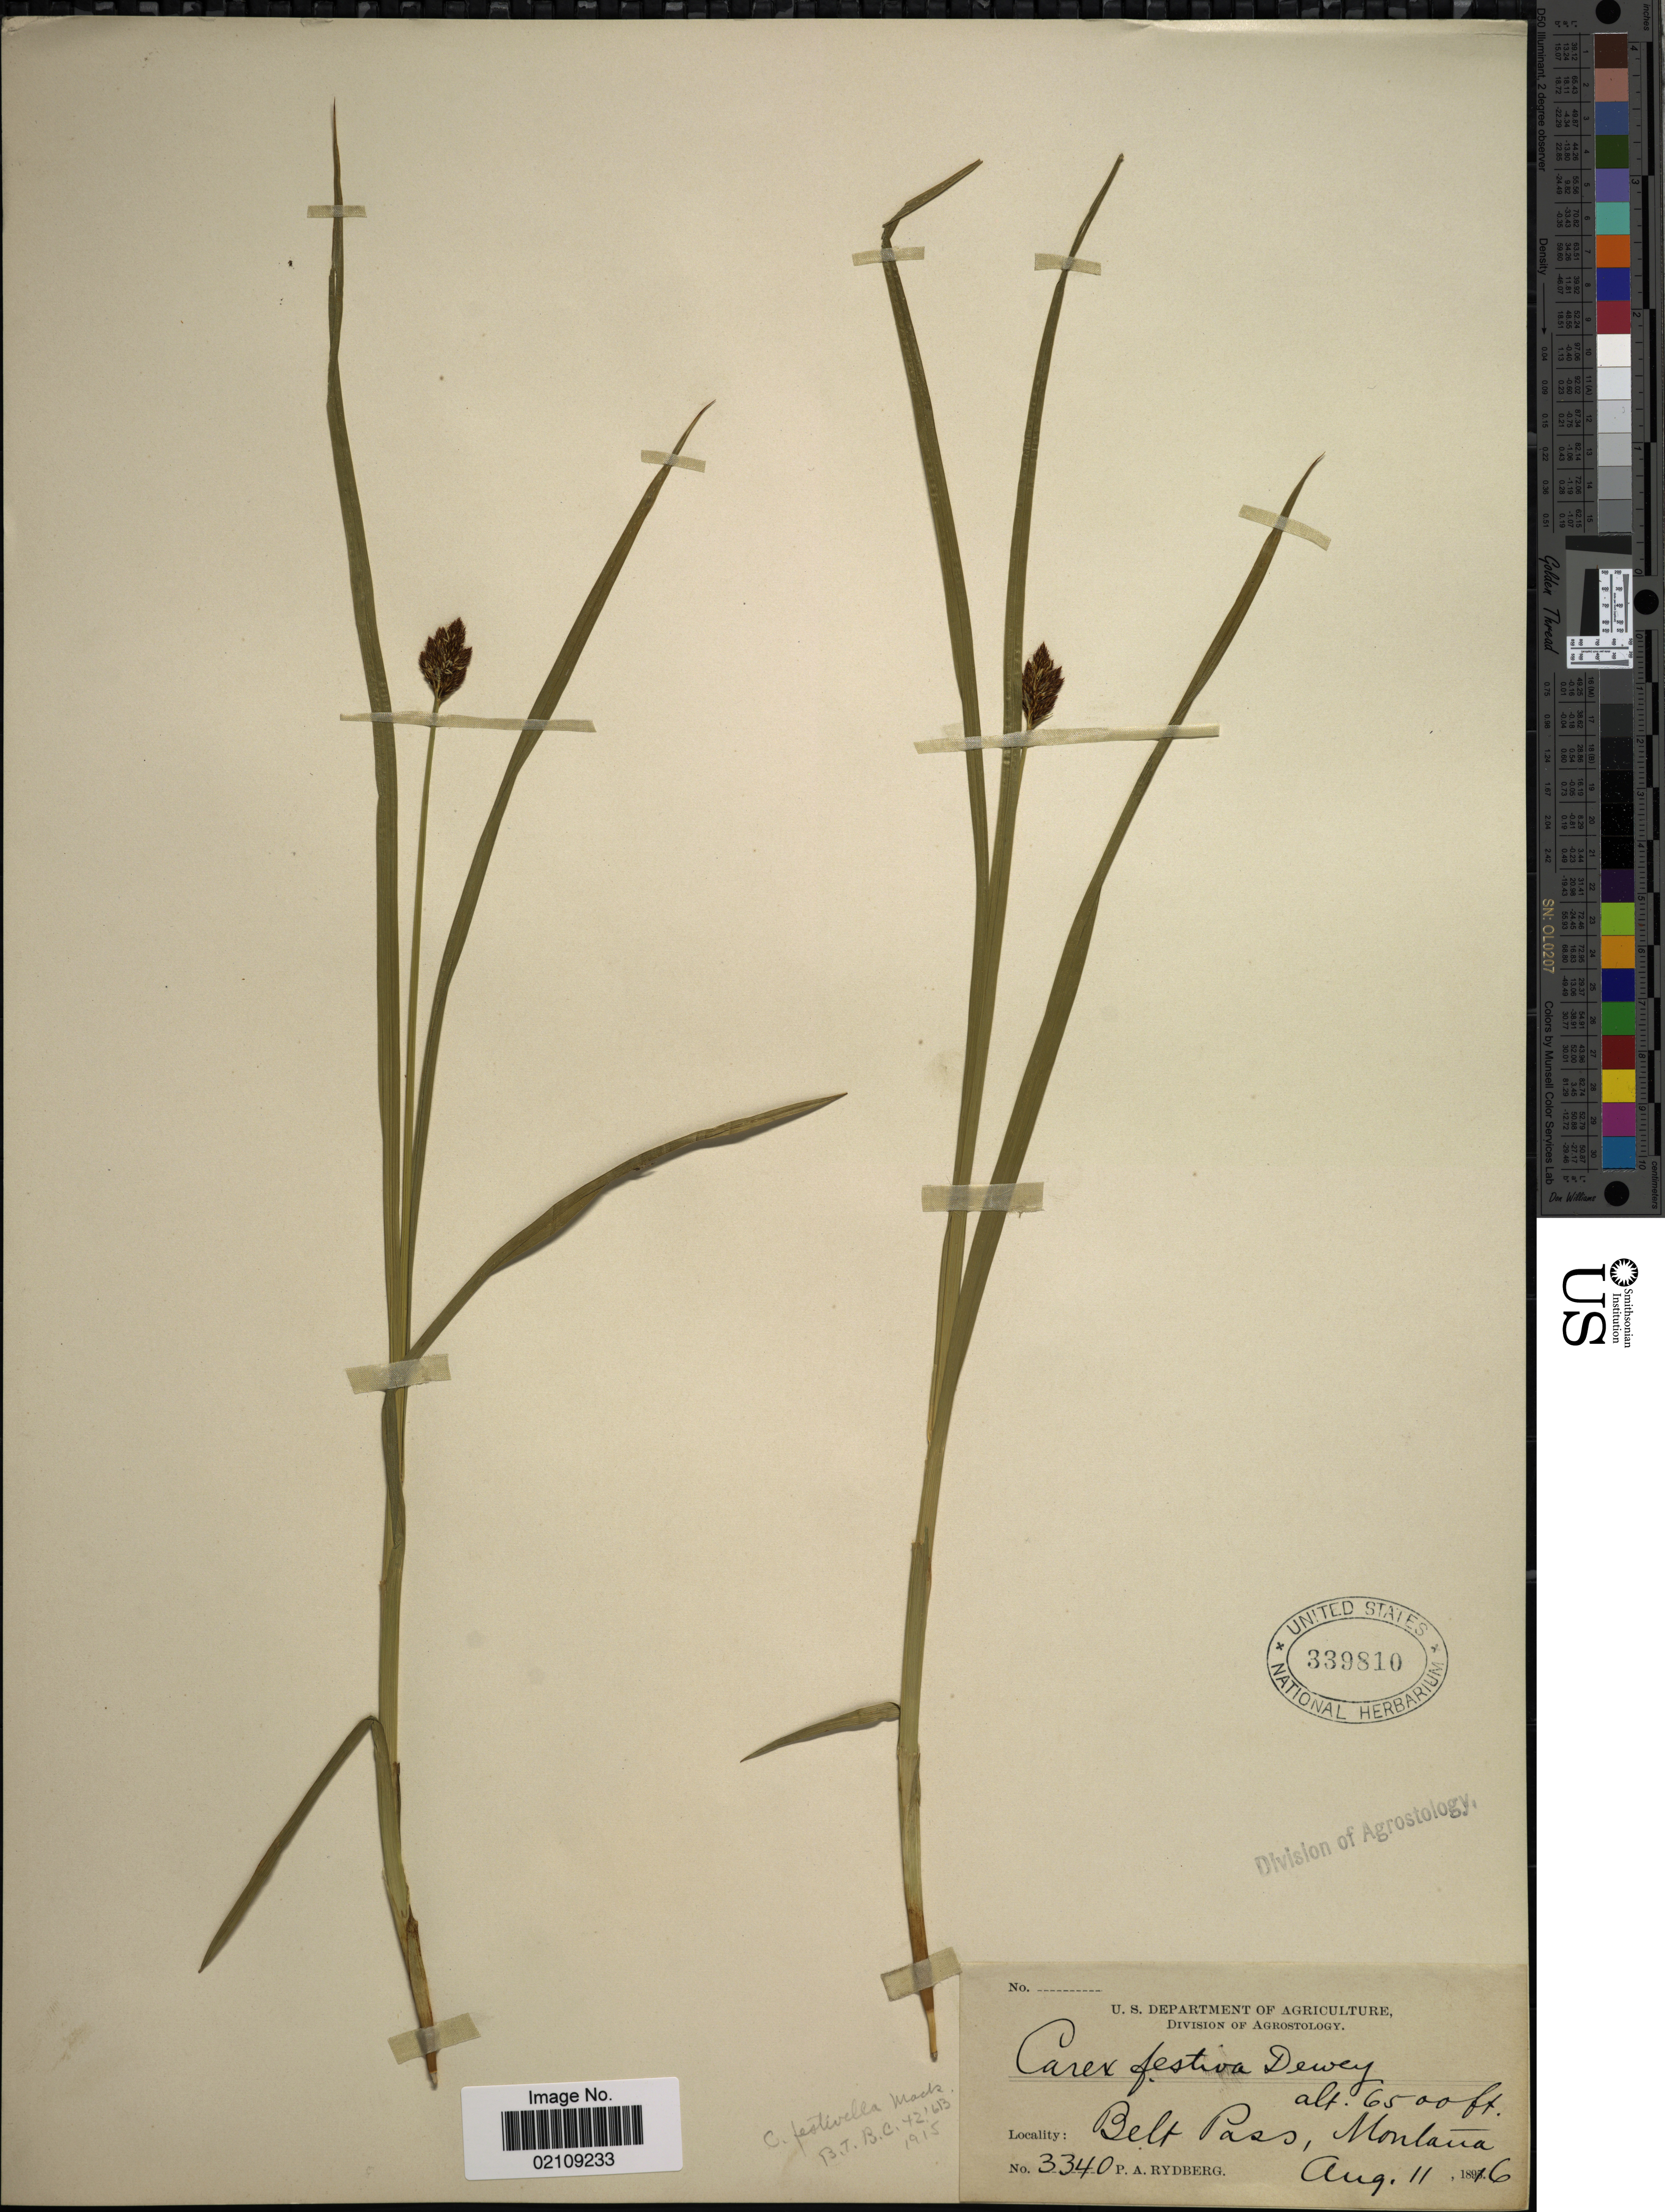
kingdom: Plantae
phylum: Tracheophyta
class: Liliopsida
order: Poales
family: Cyperaceae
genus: Carex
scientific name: Carex microptera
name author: Mack.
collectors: P. A. Rydberg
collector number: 3340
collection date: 1896-08-11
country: United States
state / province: Montana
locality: Belt Pass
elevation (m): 1981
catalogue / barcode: US 339810